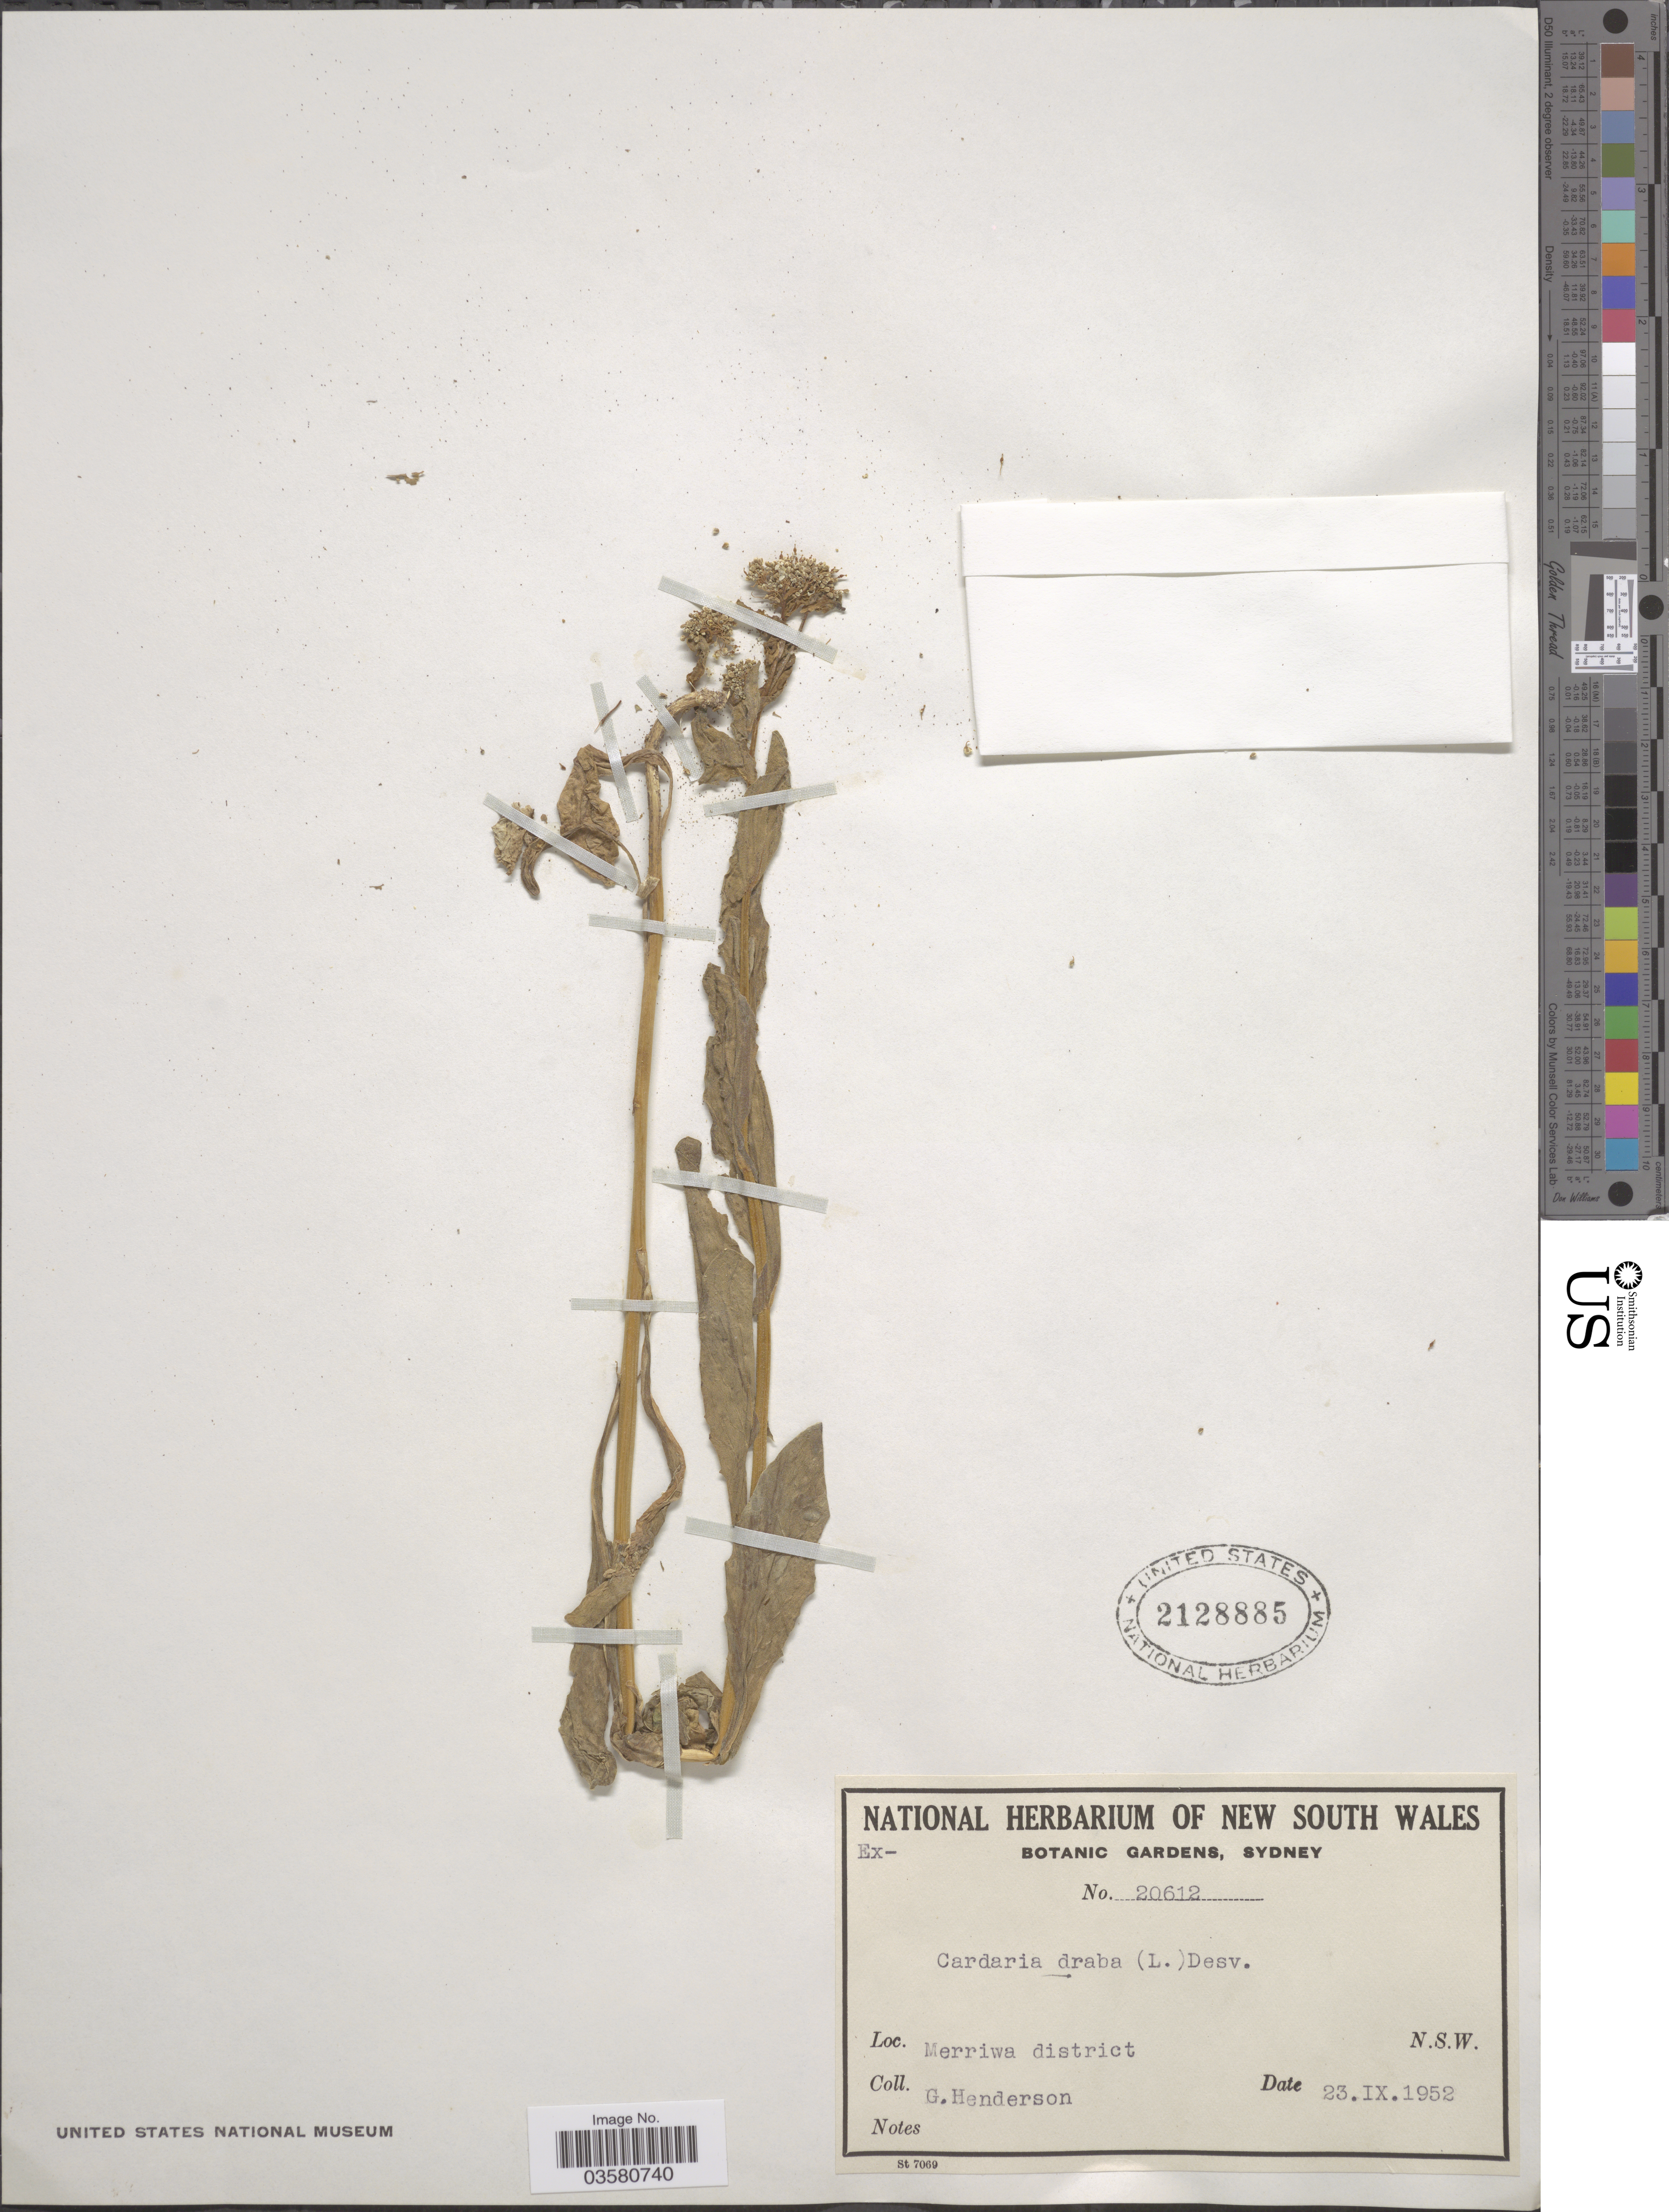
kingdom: Plantae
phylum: Tracheophyta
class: Magnoliopsida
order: Brassicales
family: Brassicaceae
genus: Lepidium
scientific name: Lepidium draba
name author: L.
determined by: Strong, M. T., (US), Smithsonian Institution - National Museum of Natural History (UNITED STATES)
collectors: G. Henderson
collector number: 20612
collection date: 1952-09-23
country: Australia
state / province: New South Wales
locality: Merriwa district.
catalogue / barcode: US 2128885